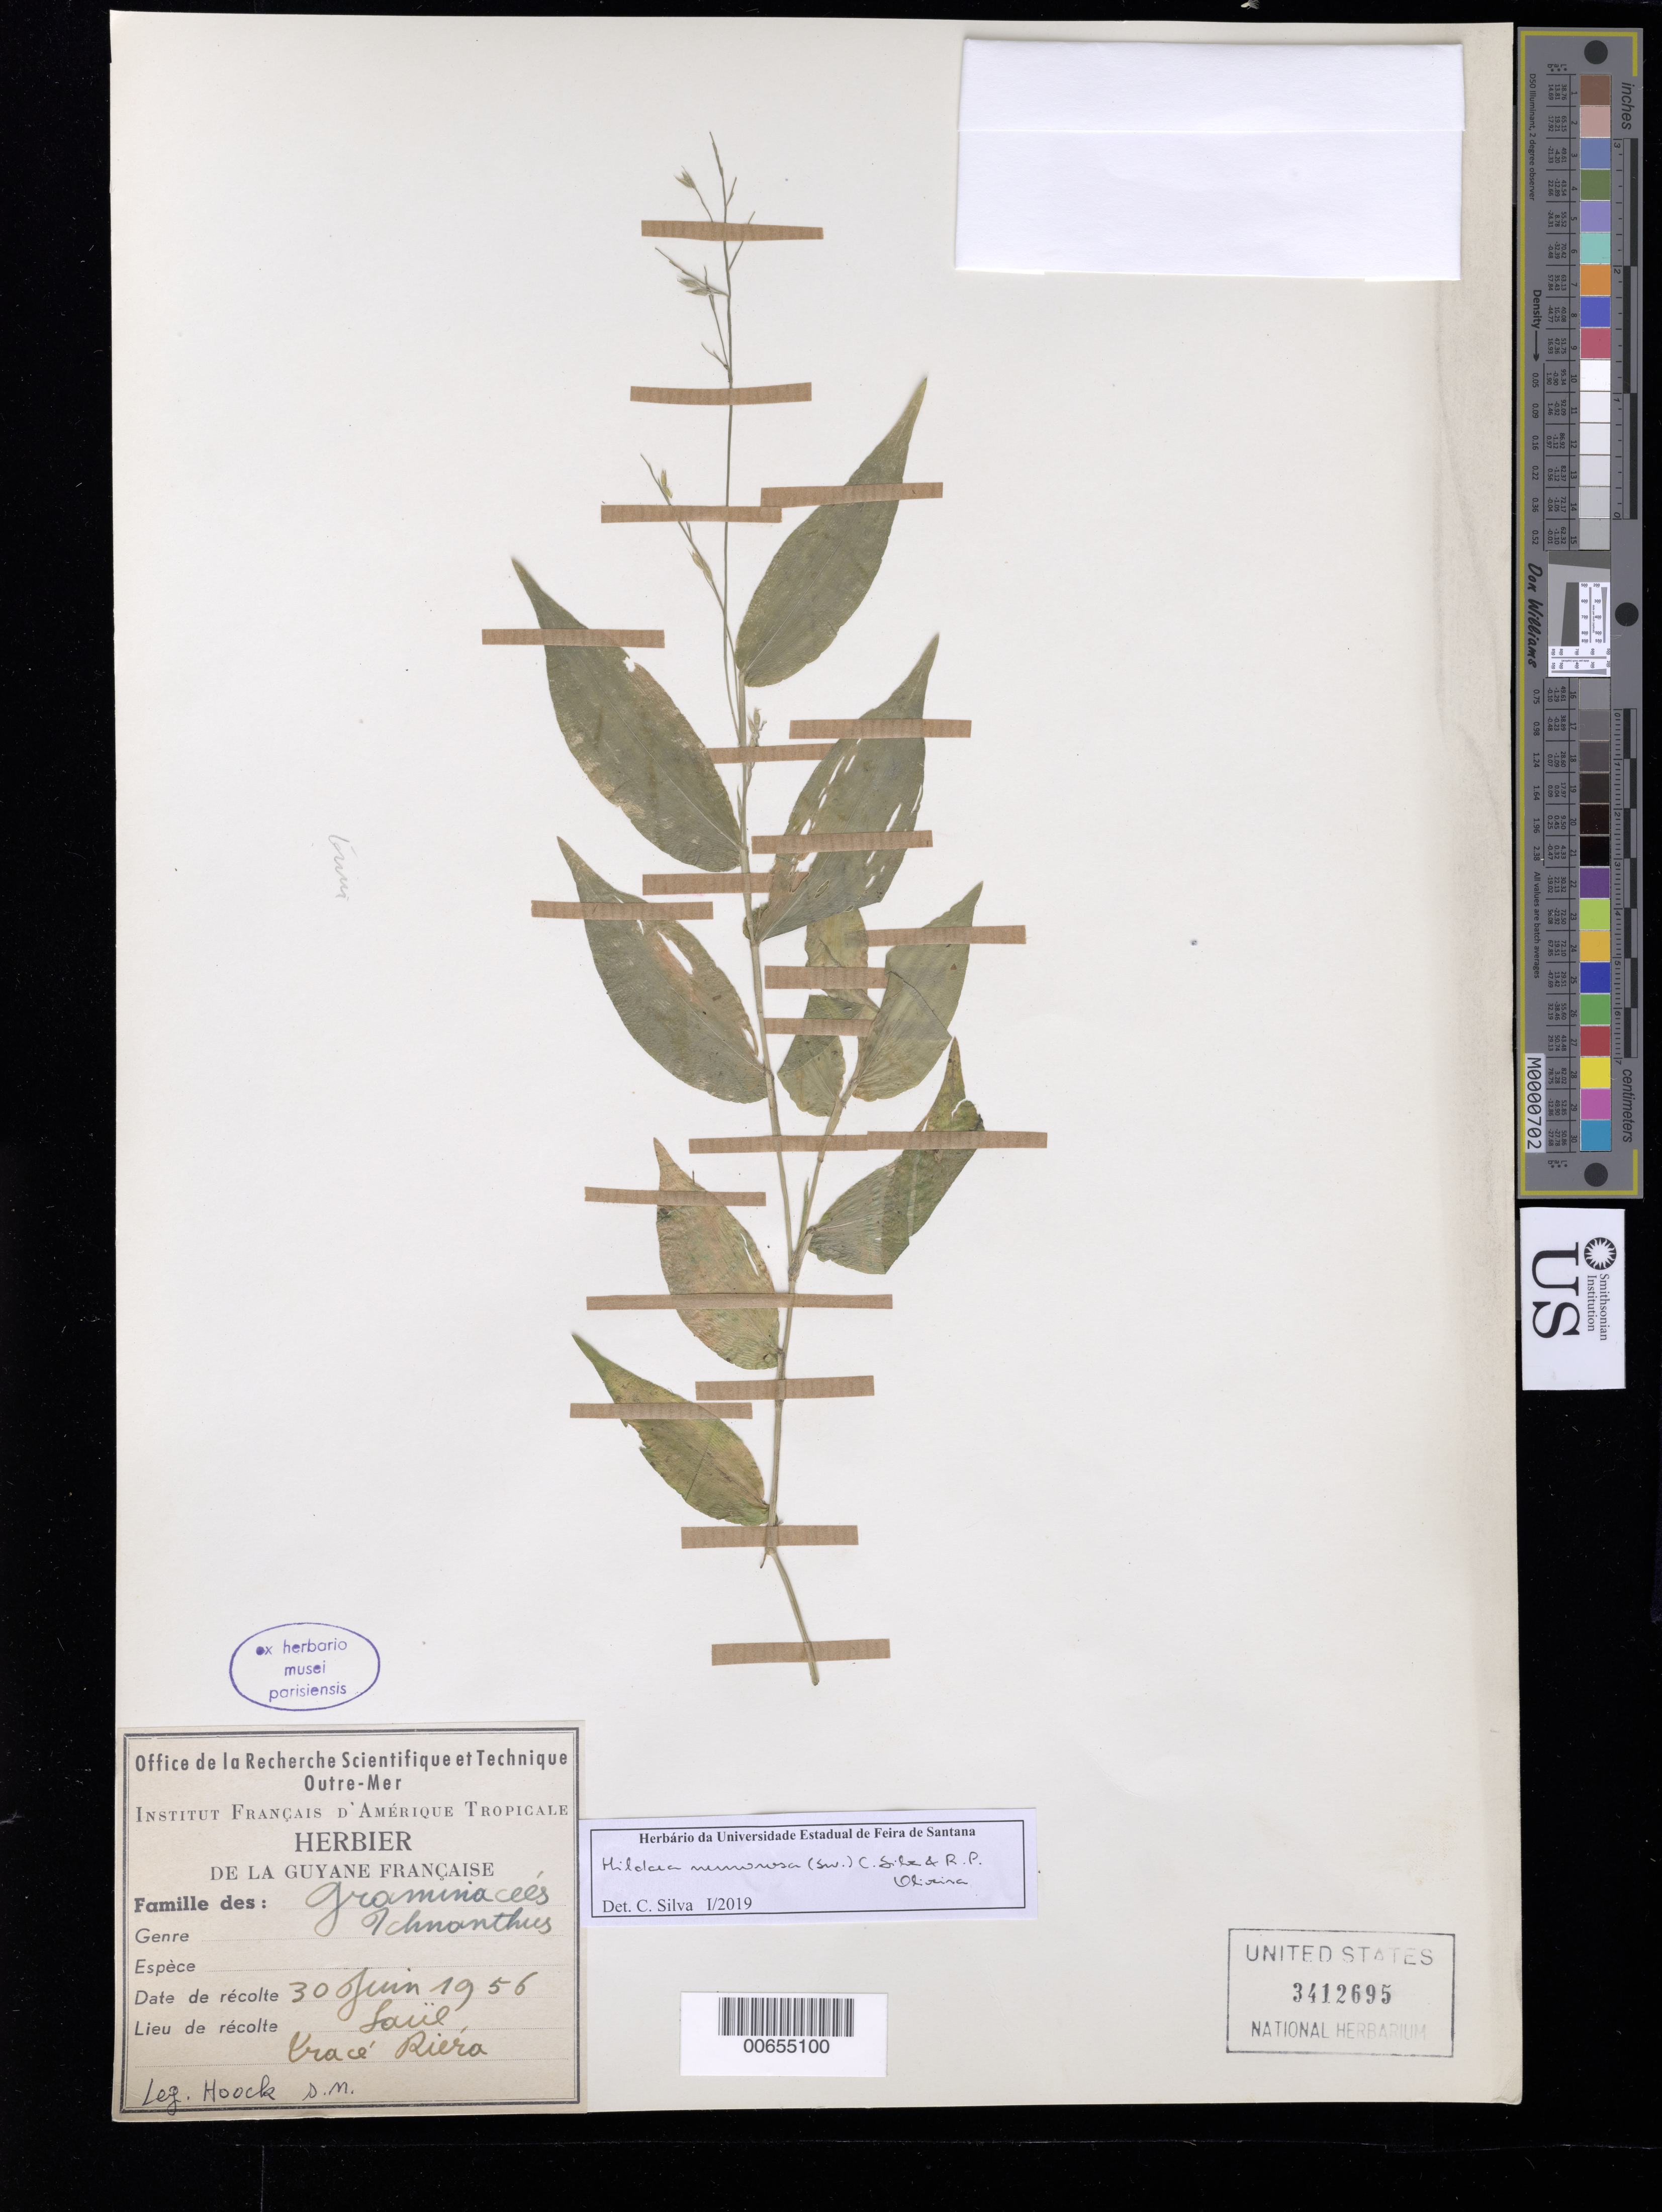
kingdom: Plantae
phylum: Tracheophyta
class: Liliopsida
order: Poales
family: Poaceae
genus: Hildaea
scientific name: Hildaea nemorosa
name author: (Sw.) C. Silva & R.P. Oliveira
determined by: Silva, C.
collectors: J. Hoock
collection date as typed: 30-Jun-56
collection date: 1956-06-30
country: French Guiana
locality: Saül, Tracé Riéra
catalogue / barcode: US 3412695